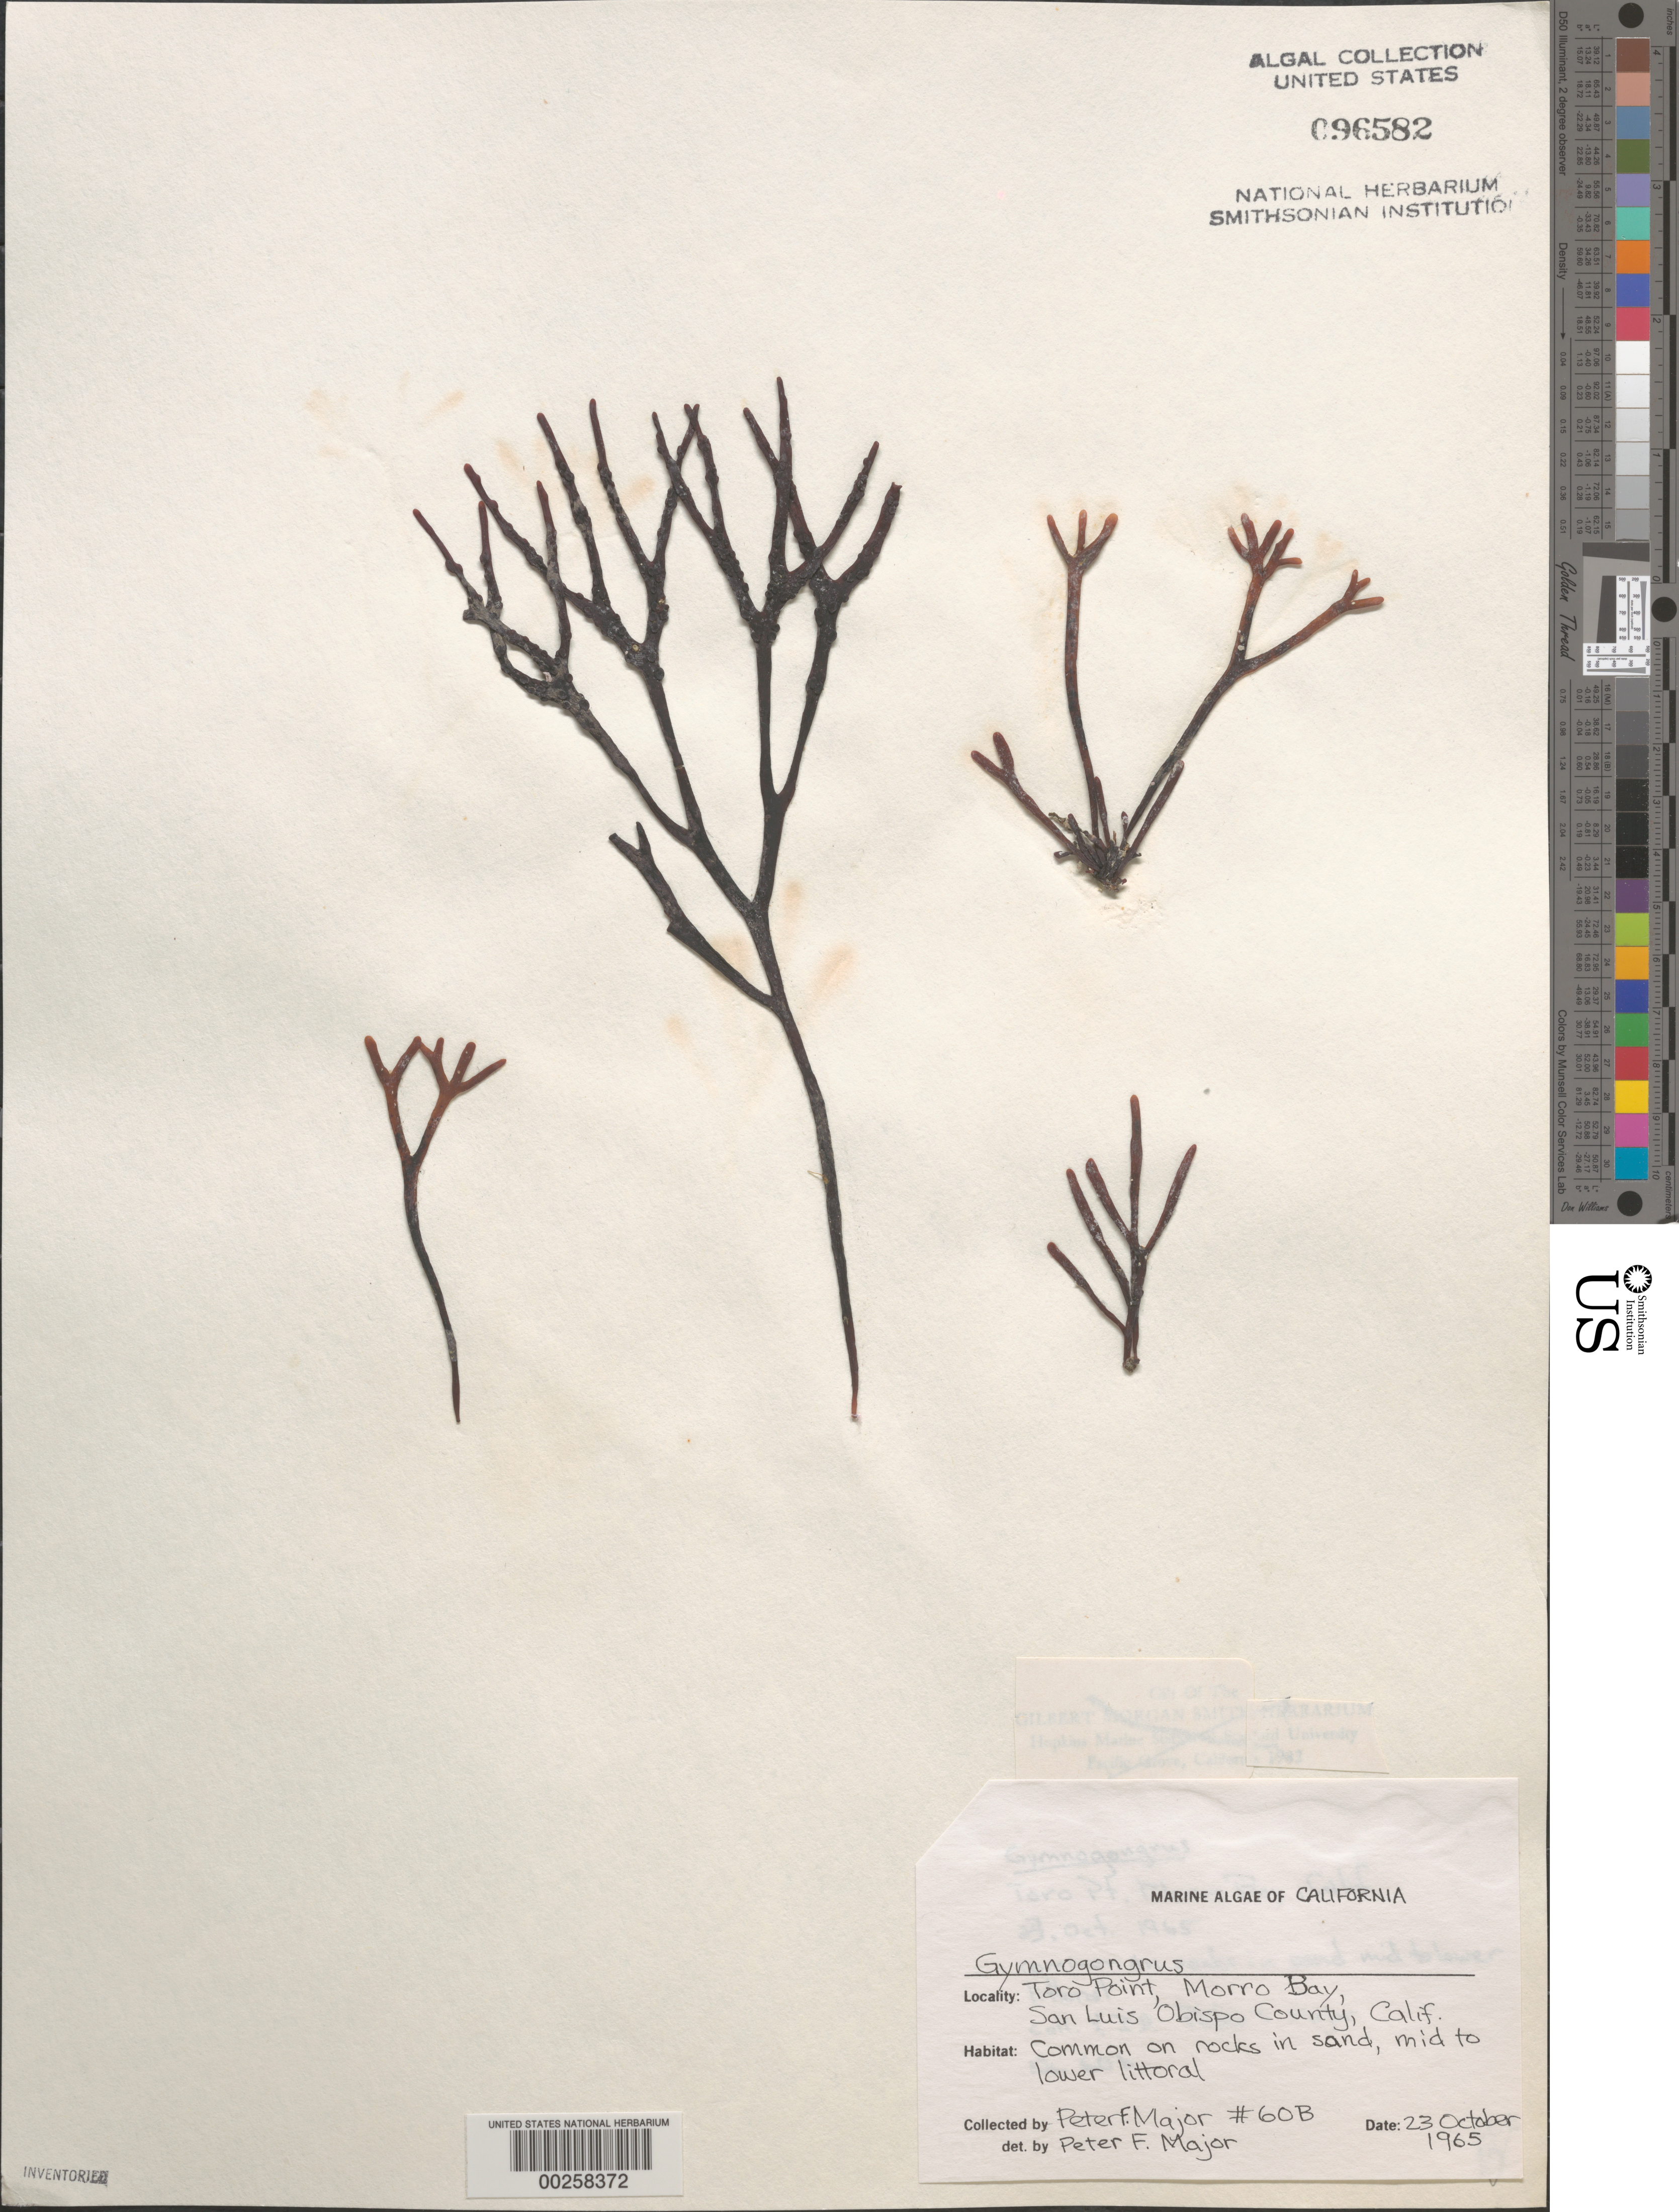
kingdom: Plantae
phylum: Rhodophyta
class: Florideophyceae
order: Gigartinales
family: Phyllophoraceae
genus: Gymnogongrus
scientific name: Gymnogongrus sp.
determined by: Major, P. F.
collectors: P. Major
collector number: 60b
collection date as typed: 23 Oct 1965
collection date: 1965-10-23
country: United States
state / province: California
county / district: San Luis Obispo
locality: Toro Point, Morro Bay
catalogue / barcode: US 96582